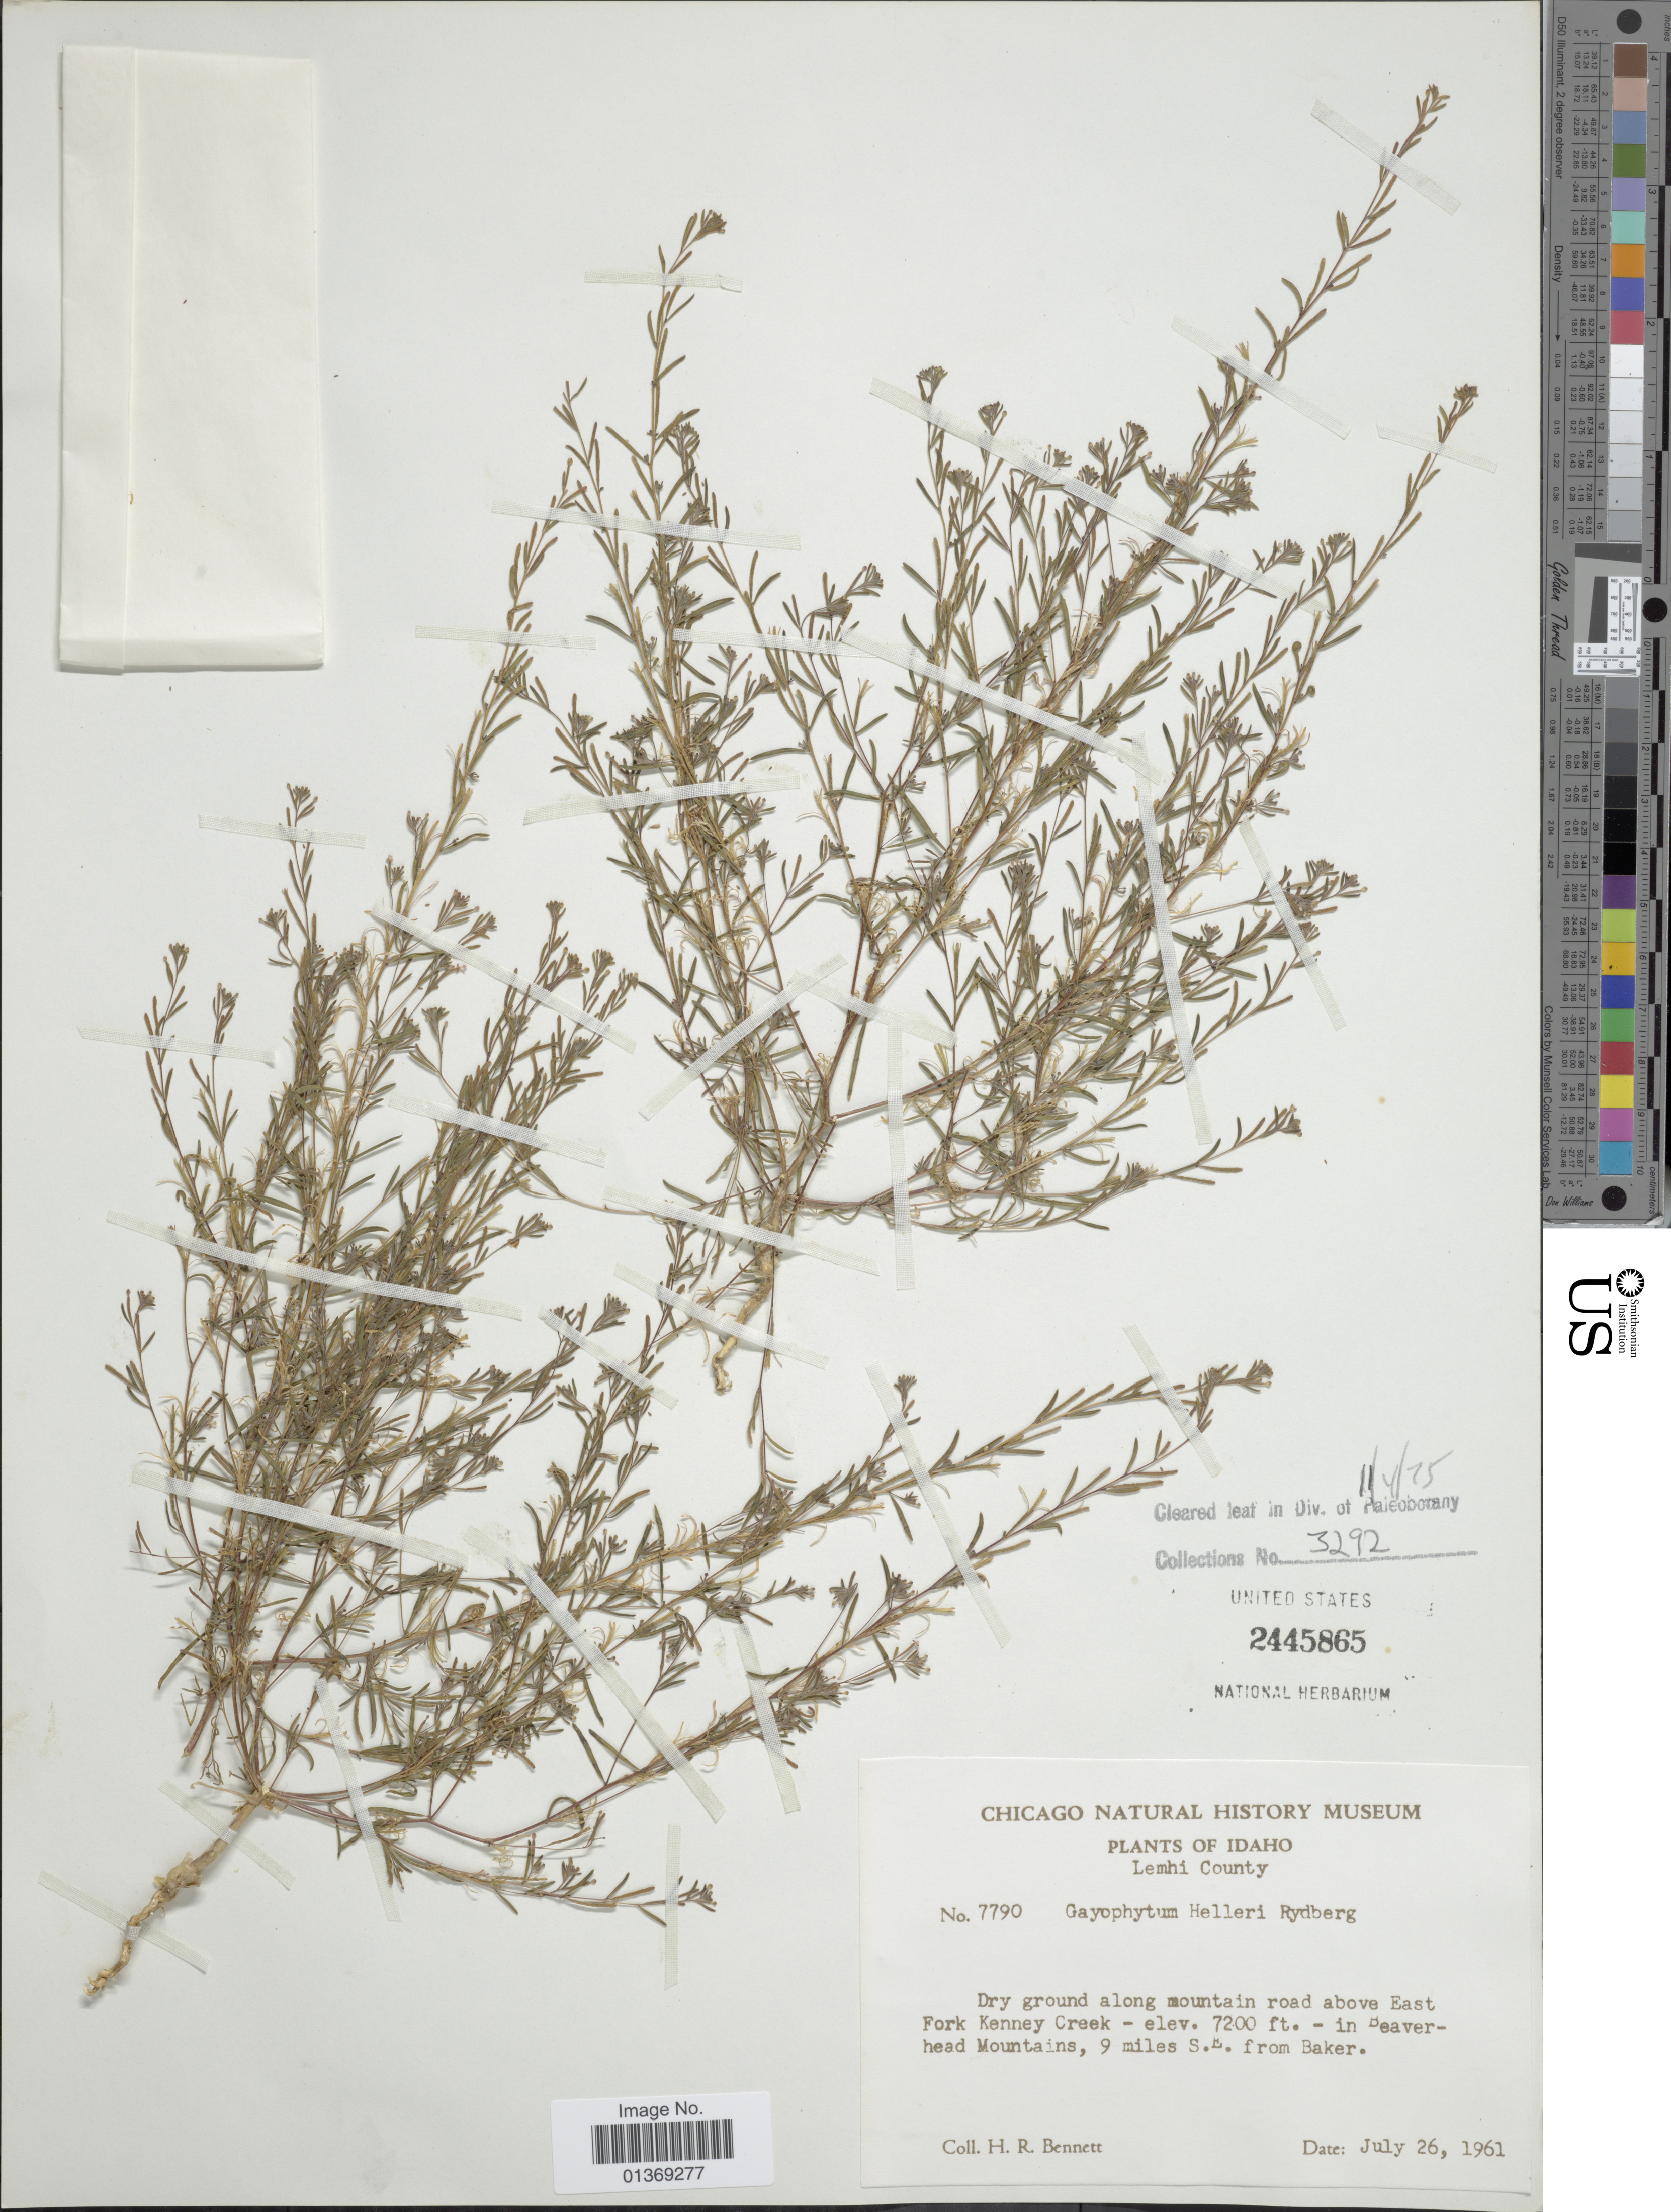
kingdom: Plantae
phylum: Tracheophyta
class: Magnoliopsida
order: Myrtales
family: Onagraceae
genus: Gayophytum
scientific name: Gayophytum ramosissimum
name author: Torr. & A. Gray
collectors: H. R. Bennett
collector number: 7790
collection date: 1961-07-26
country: United States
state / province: Idaho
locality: Lemhi County, Dry ground along mountain road above East Fork Kenney Creek in Beaverhead Mountains, 9 miles S.E. from Baker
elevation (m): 2195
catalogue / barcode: US 2445865